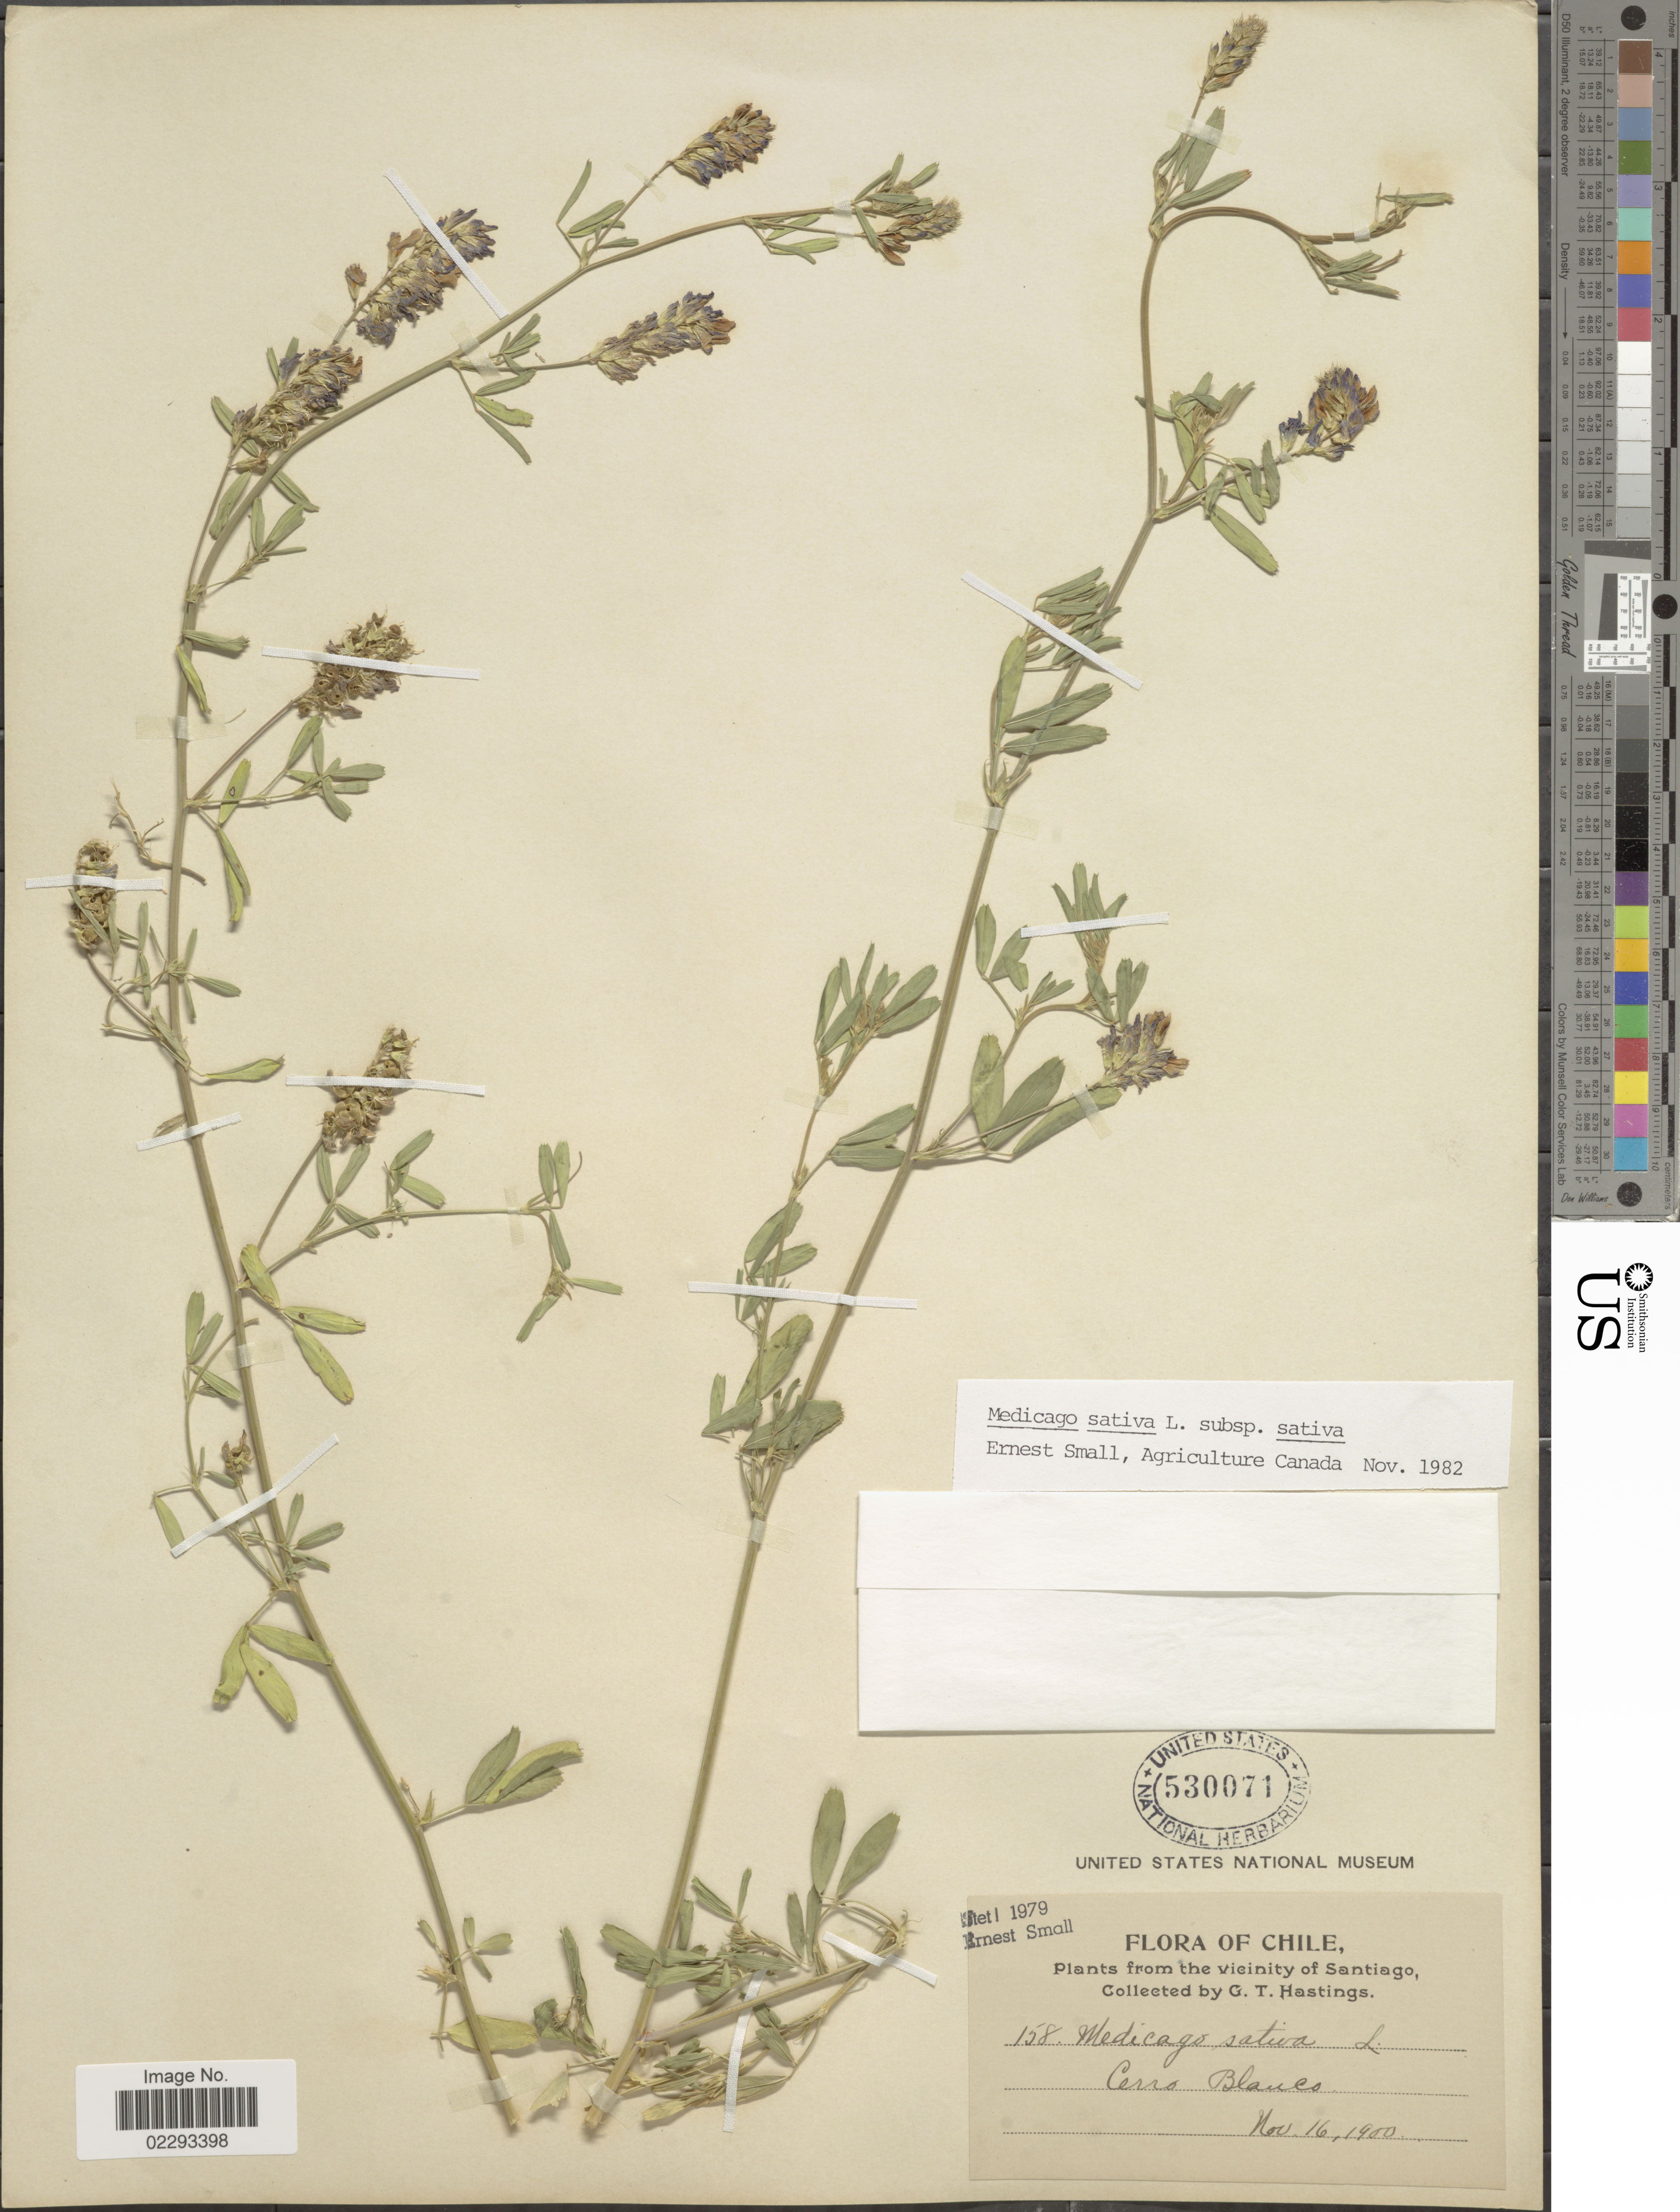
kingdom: Plantae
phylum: Tracheophyta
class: Magnoliopsida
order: Fabales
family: Fabaceae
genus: Medicago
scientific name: Medicago sativa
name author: L.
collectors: G. Hastings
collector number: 158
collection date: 1900-11-16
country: Chile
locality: Cerro Blanco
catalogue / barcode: US 530071